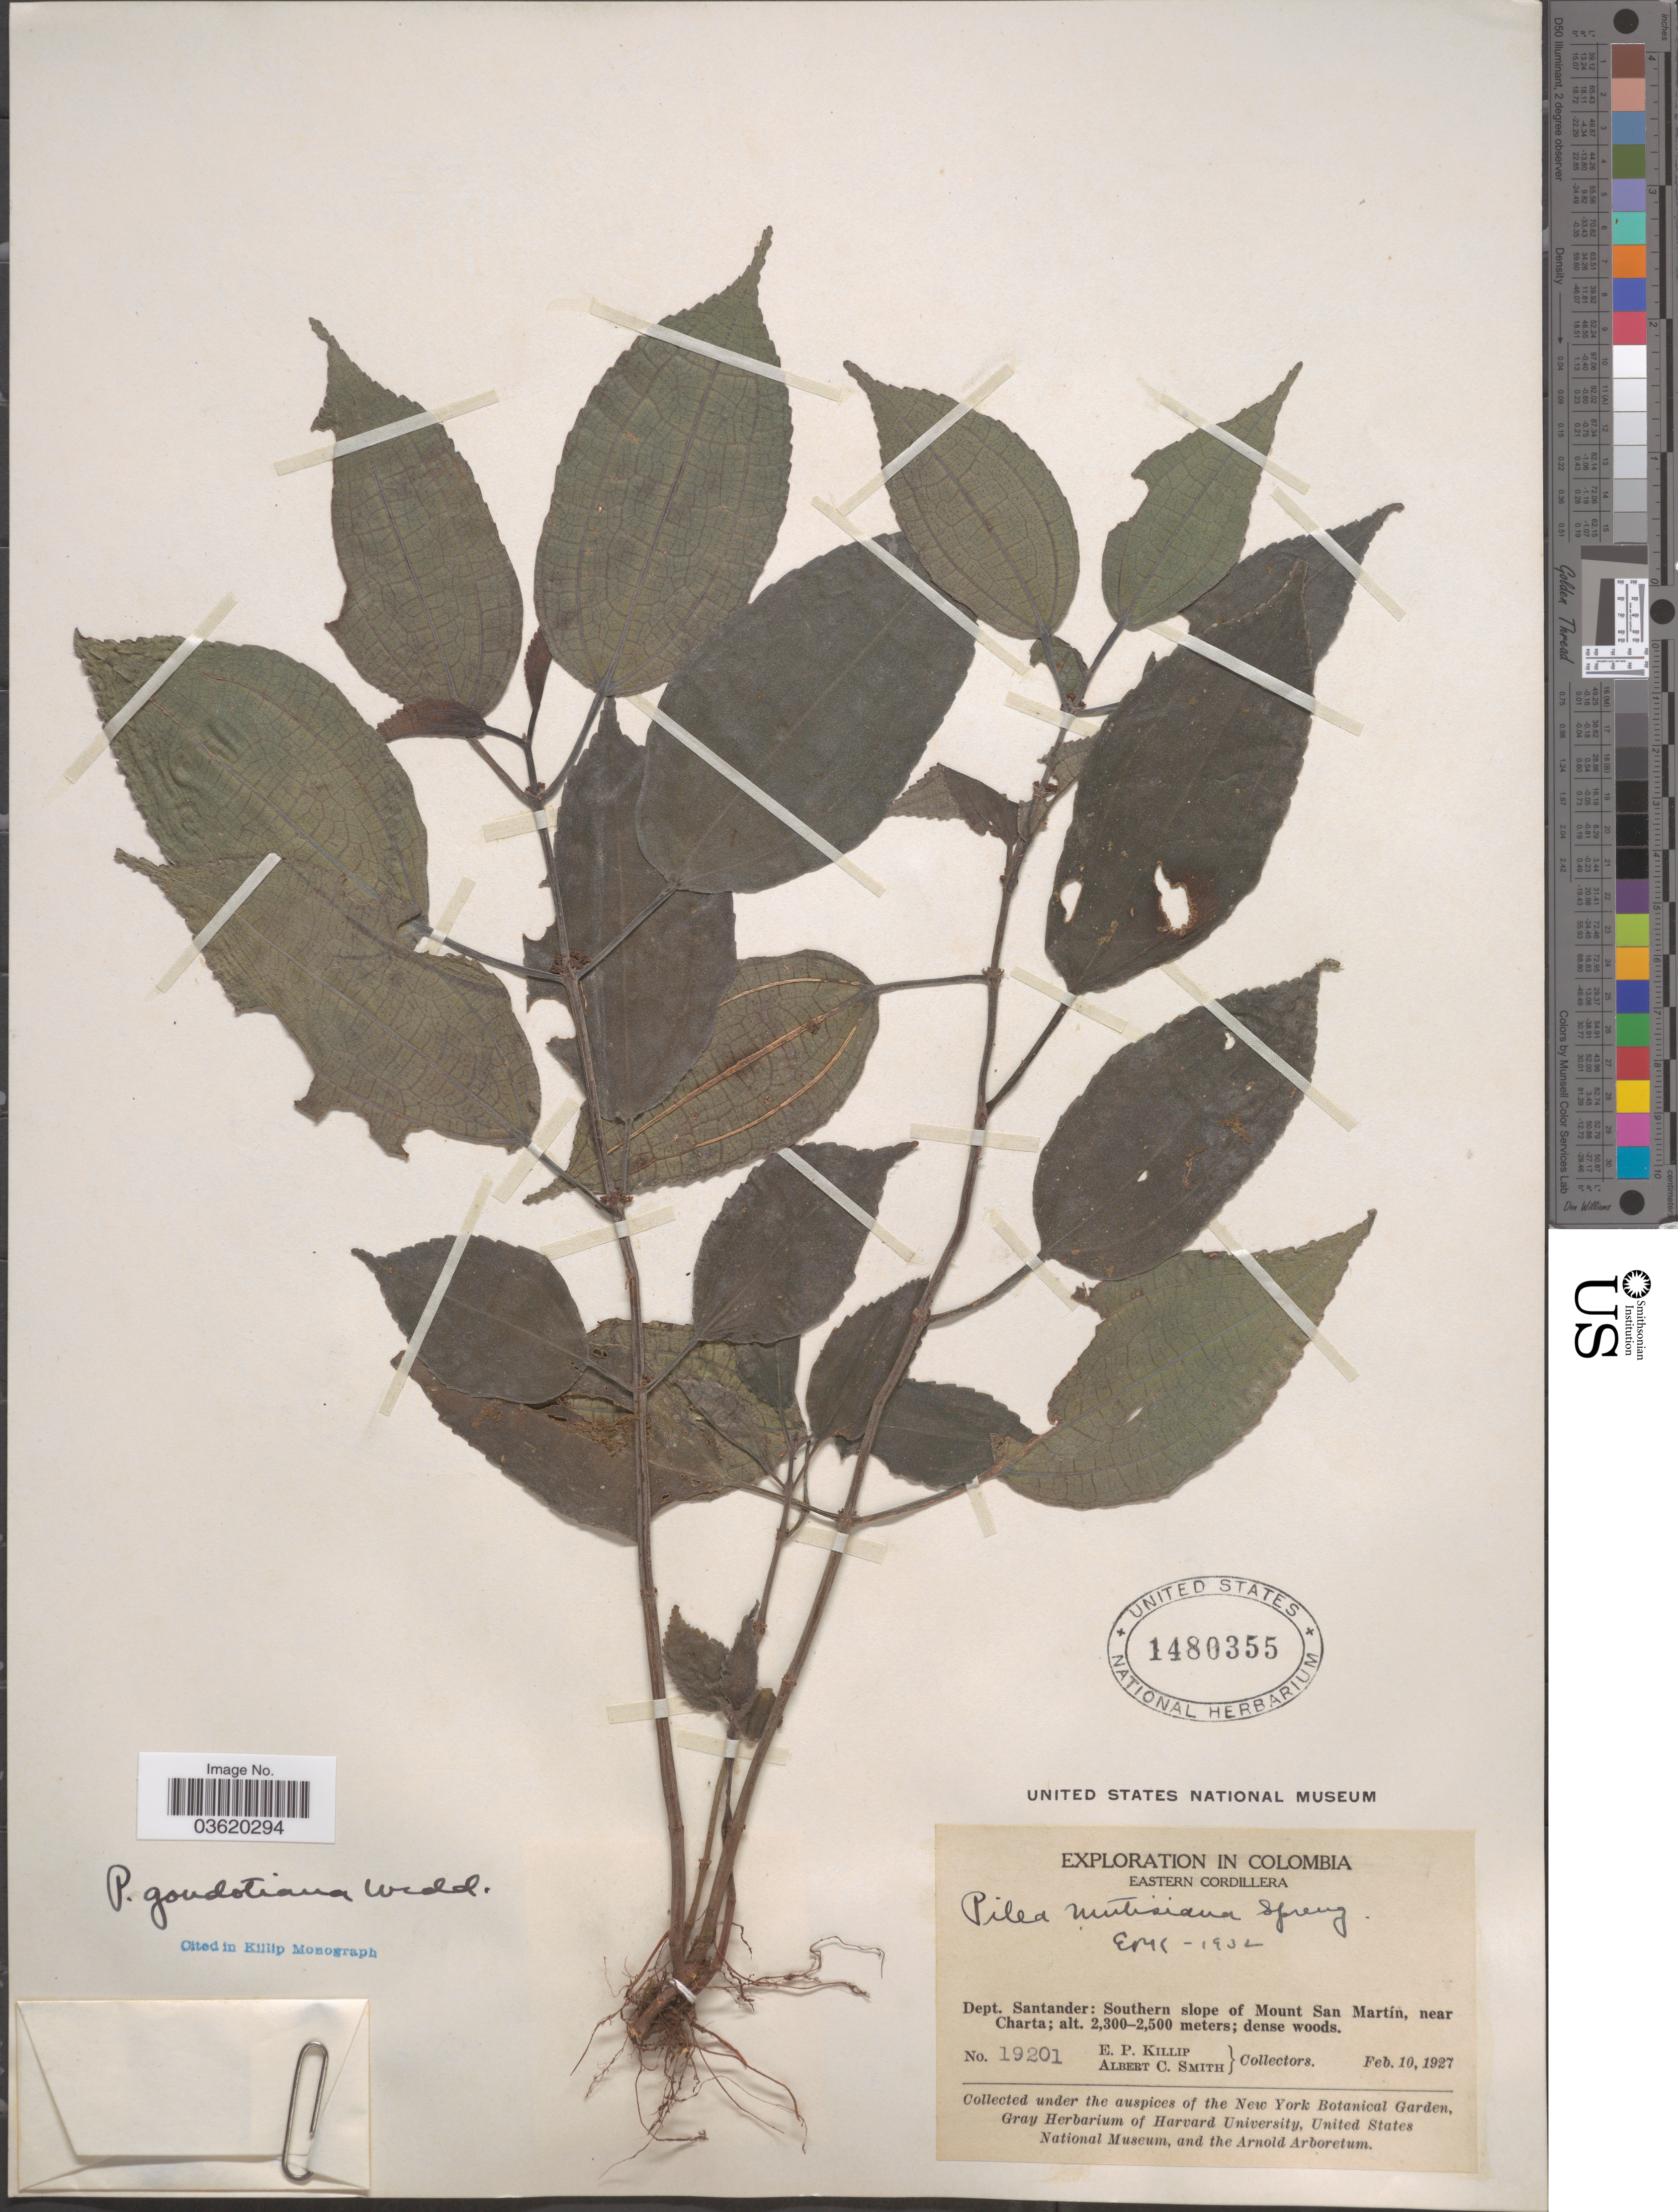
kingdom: Plantae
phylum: Tracheophyta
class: Magnoliopsida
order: Rosales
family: Urticaceae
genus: Pilea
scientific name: Pilea goudotiana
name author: Wedd.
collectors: E. P. Killip & A. C. Smith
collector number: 19201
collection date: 1927-02-10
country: Colombia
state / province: Santander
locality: Eastern Cordillera. Dept. Santander: Southern slope of Mount San Martín, near Charta.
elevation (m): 2300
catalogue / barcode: US 1480355